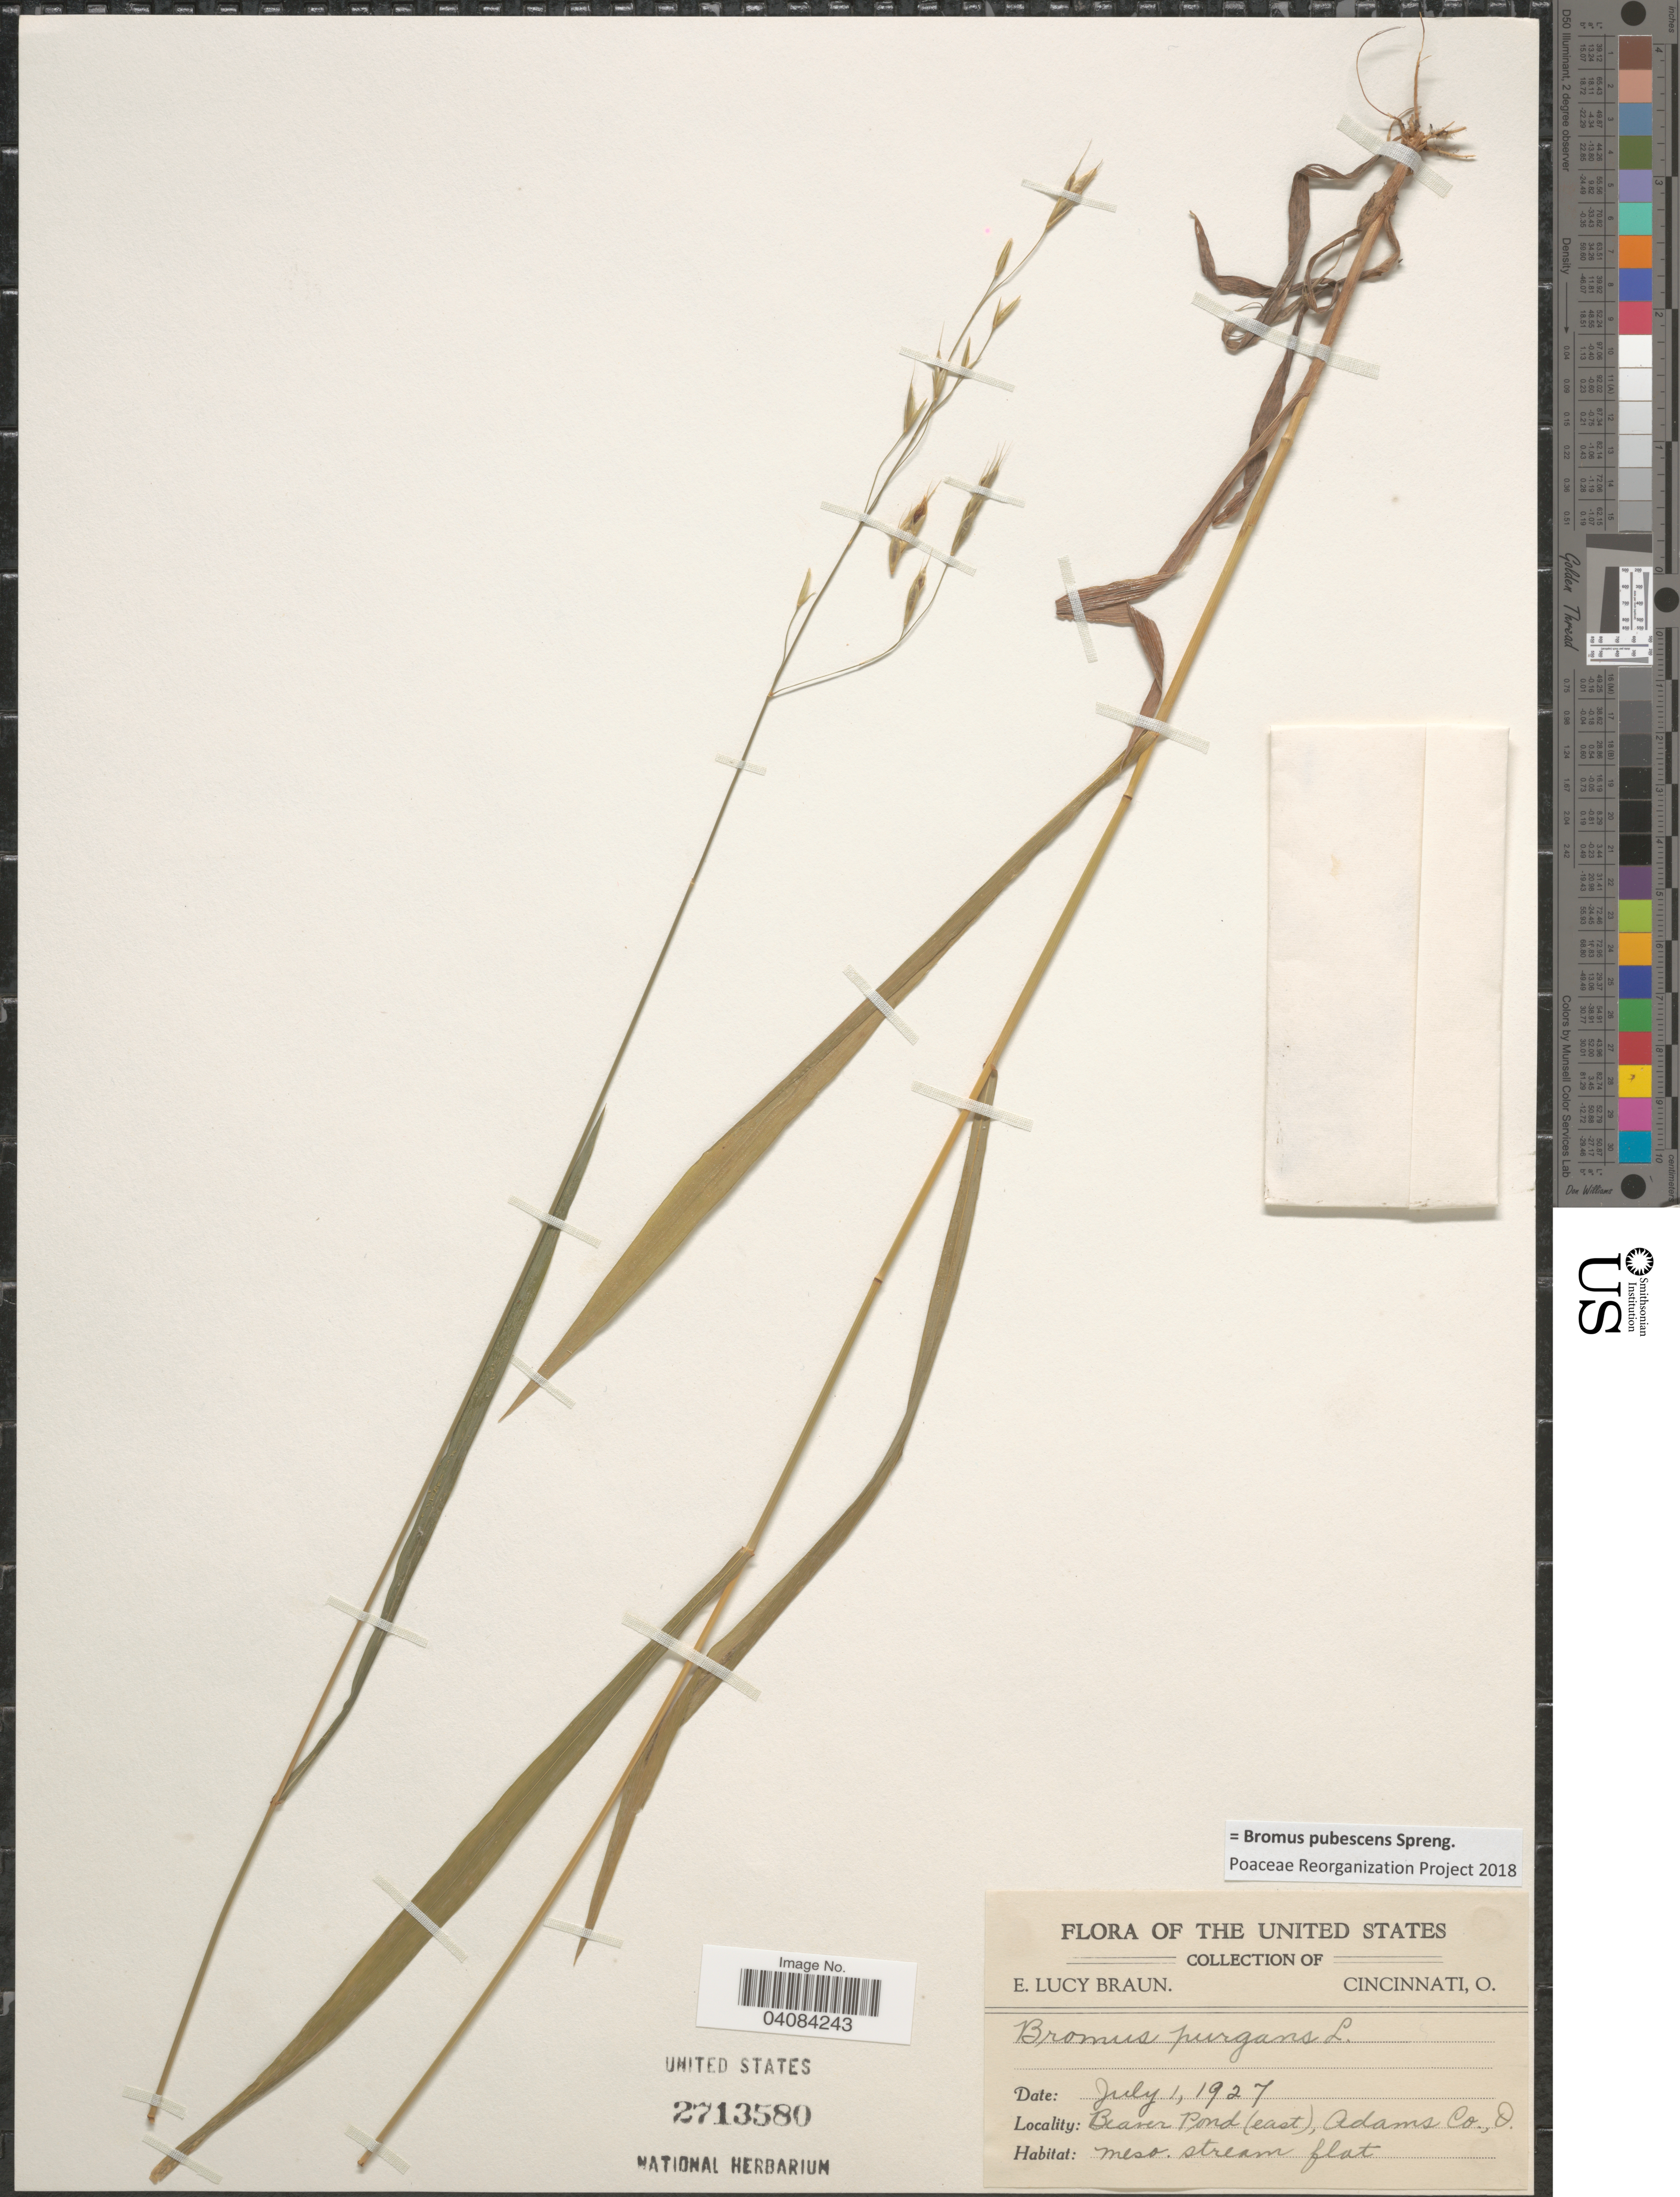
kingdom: Plantae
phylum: Tracheophyta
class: Liliopsida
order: Poales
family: Poaceae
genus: Bromus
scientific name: Bromus pubescens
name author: Muhl. ex Willd.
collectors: E. L. Braun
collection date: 1927-07-01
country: United States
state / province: Ohio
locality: Beaver Pond (east), Adams Co.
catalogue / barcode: US 2713580